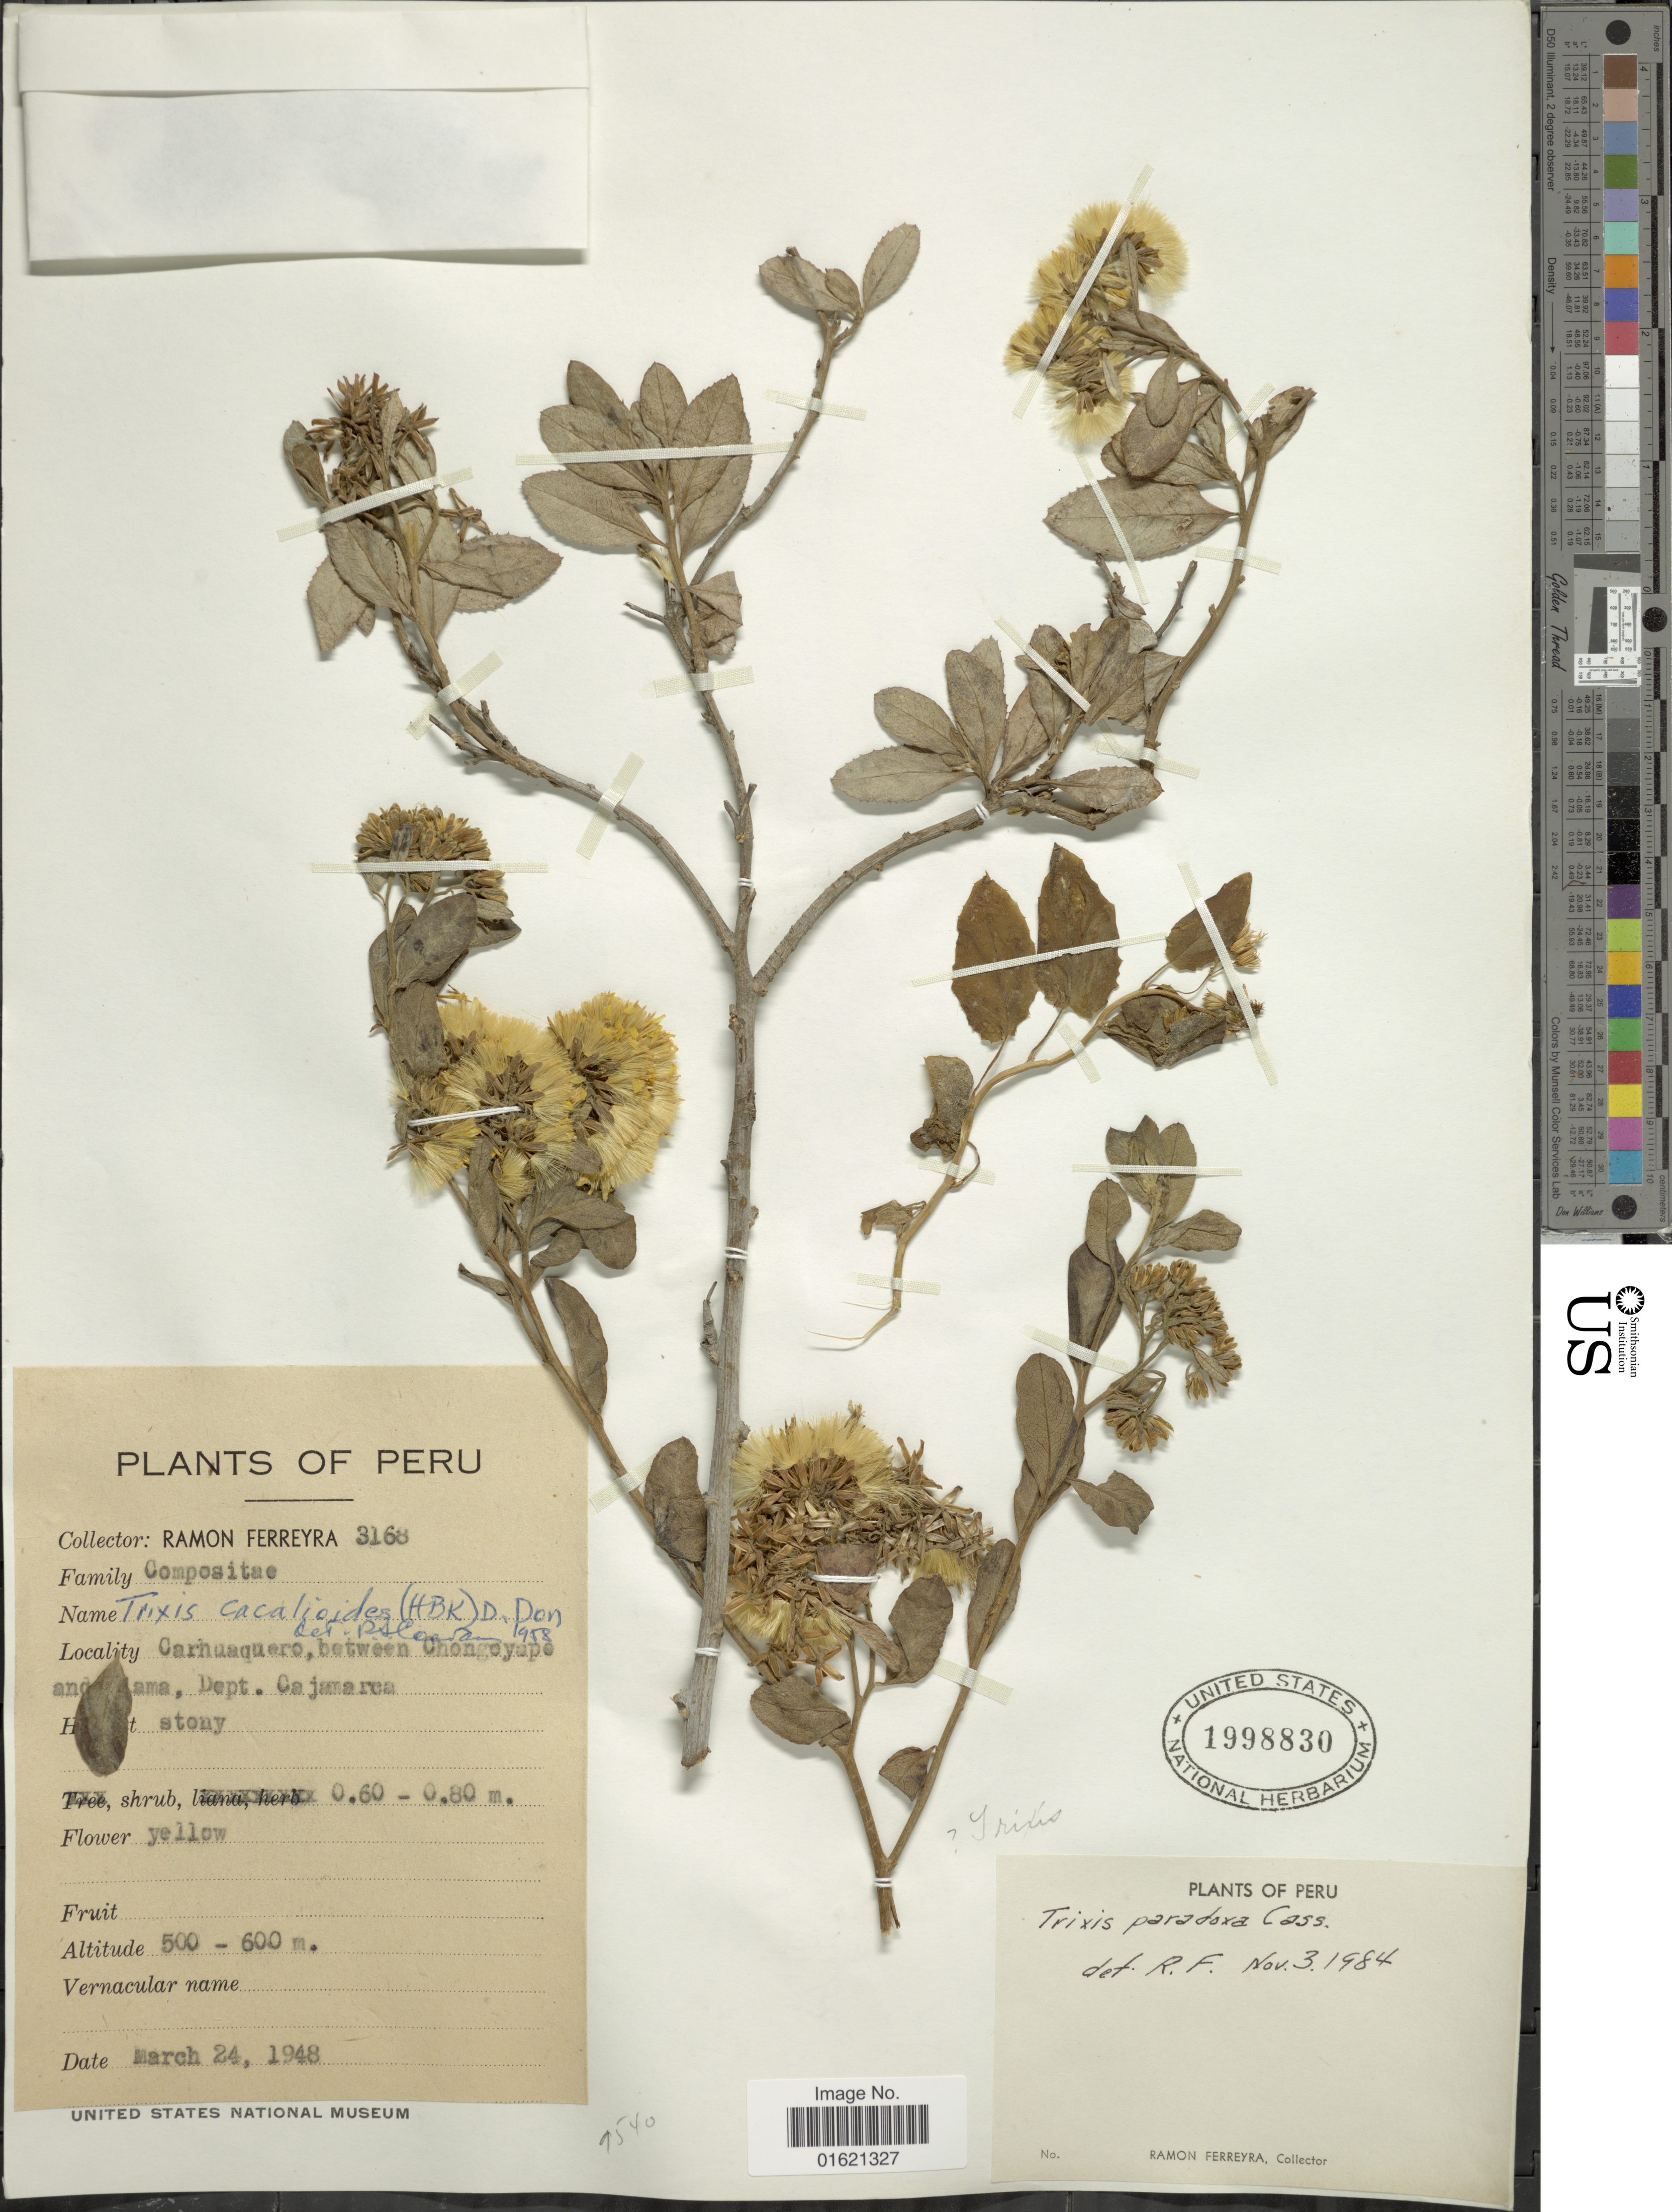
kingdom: Plantae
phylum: Tracheophyta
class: Magnoliopsida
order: Asterales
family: Asteraceae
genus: Trixis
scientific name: Trixis cacalioides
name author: (Kunth) D. Don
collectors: R. A. Ferreyra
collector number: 3168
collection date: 1948-03-24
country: Peru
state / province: Cajamarca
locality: Carhuaquero, between Chongoyupe and Llama, dept. Cajamarca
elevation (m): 500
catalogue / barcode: US 1998830